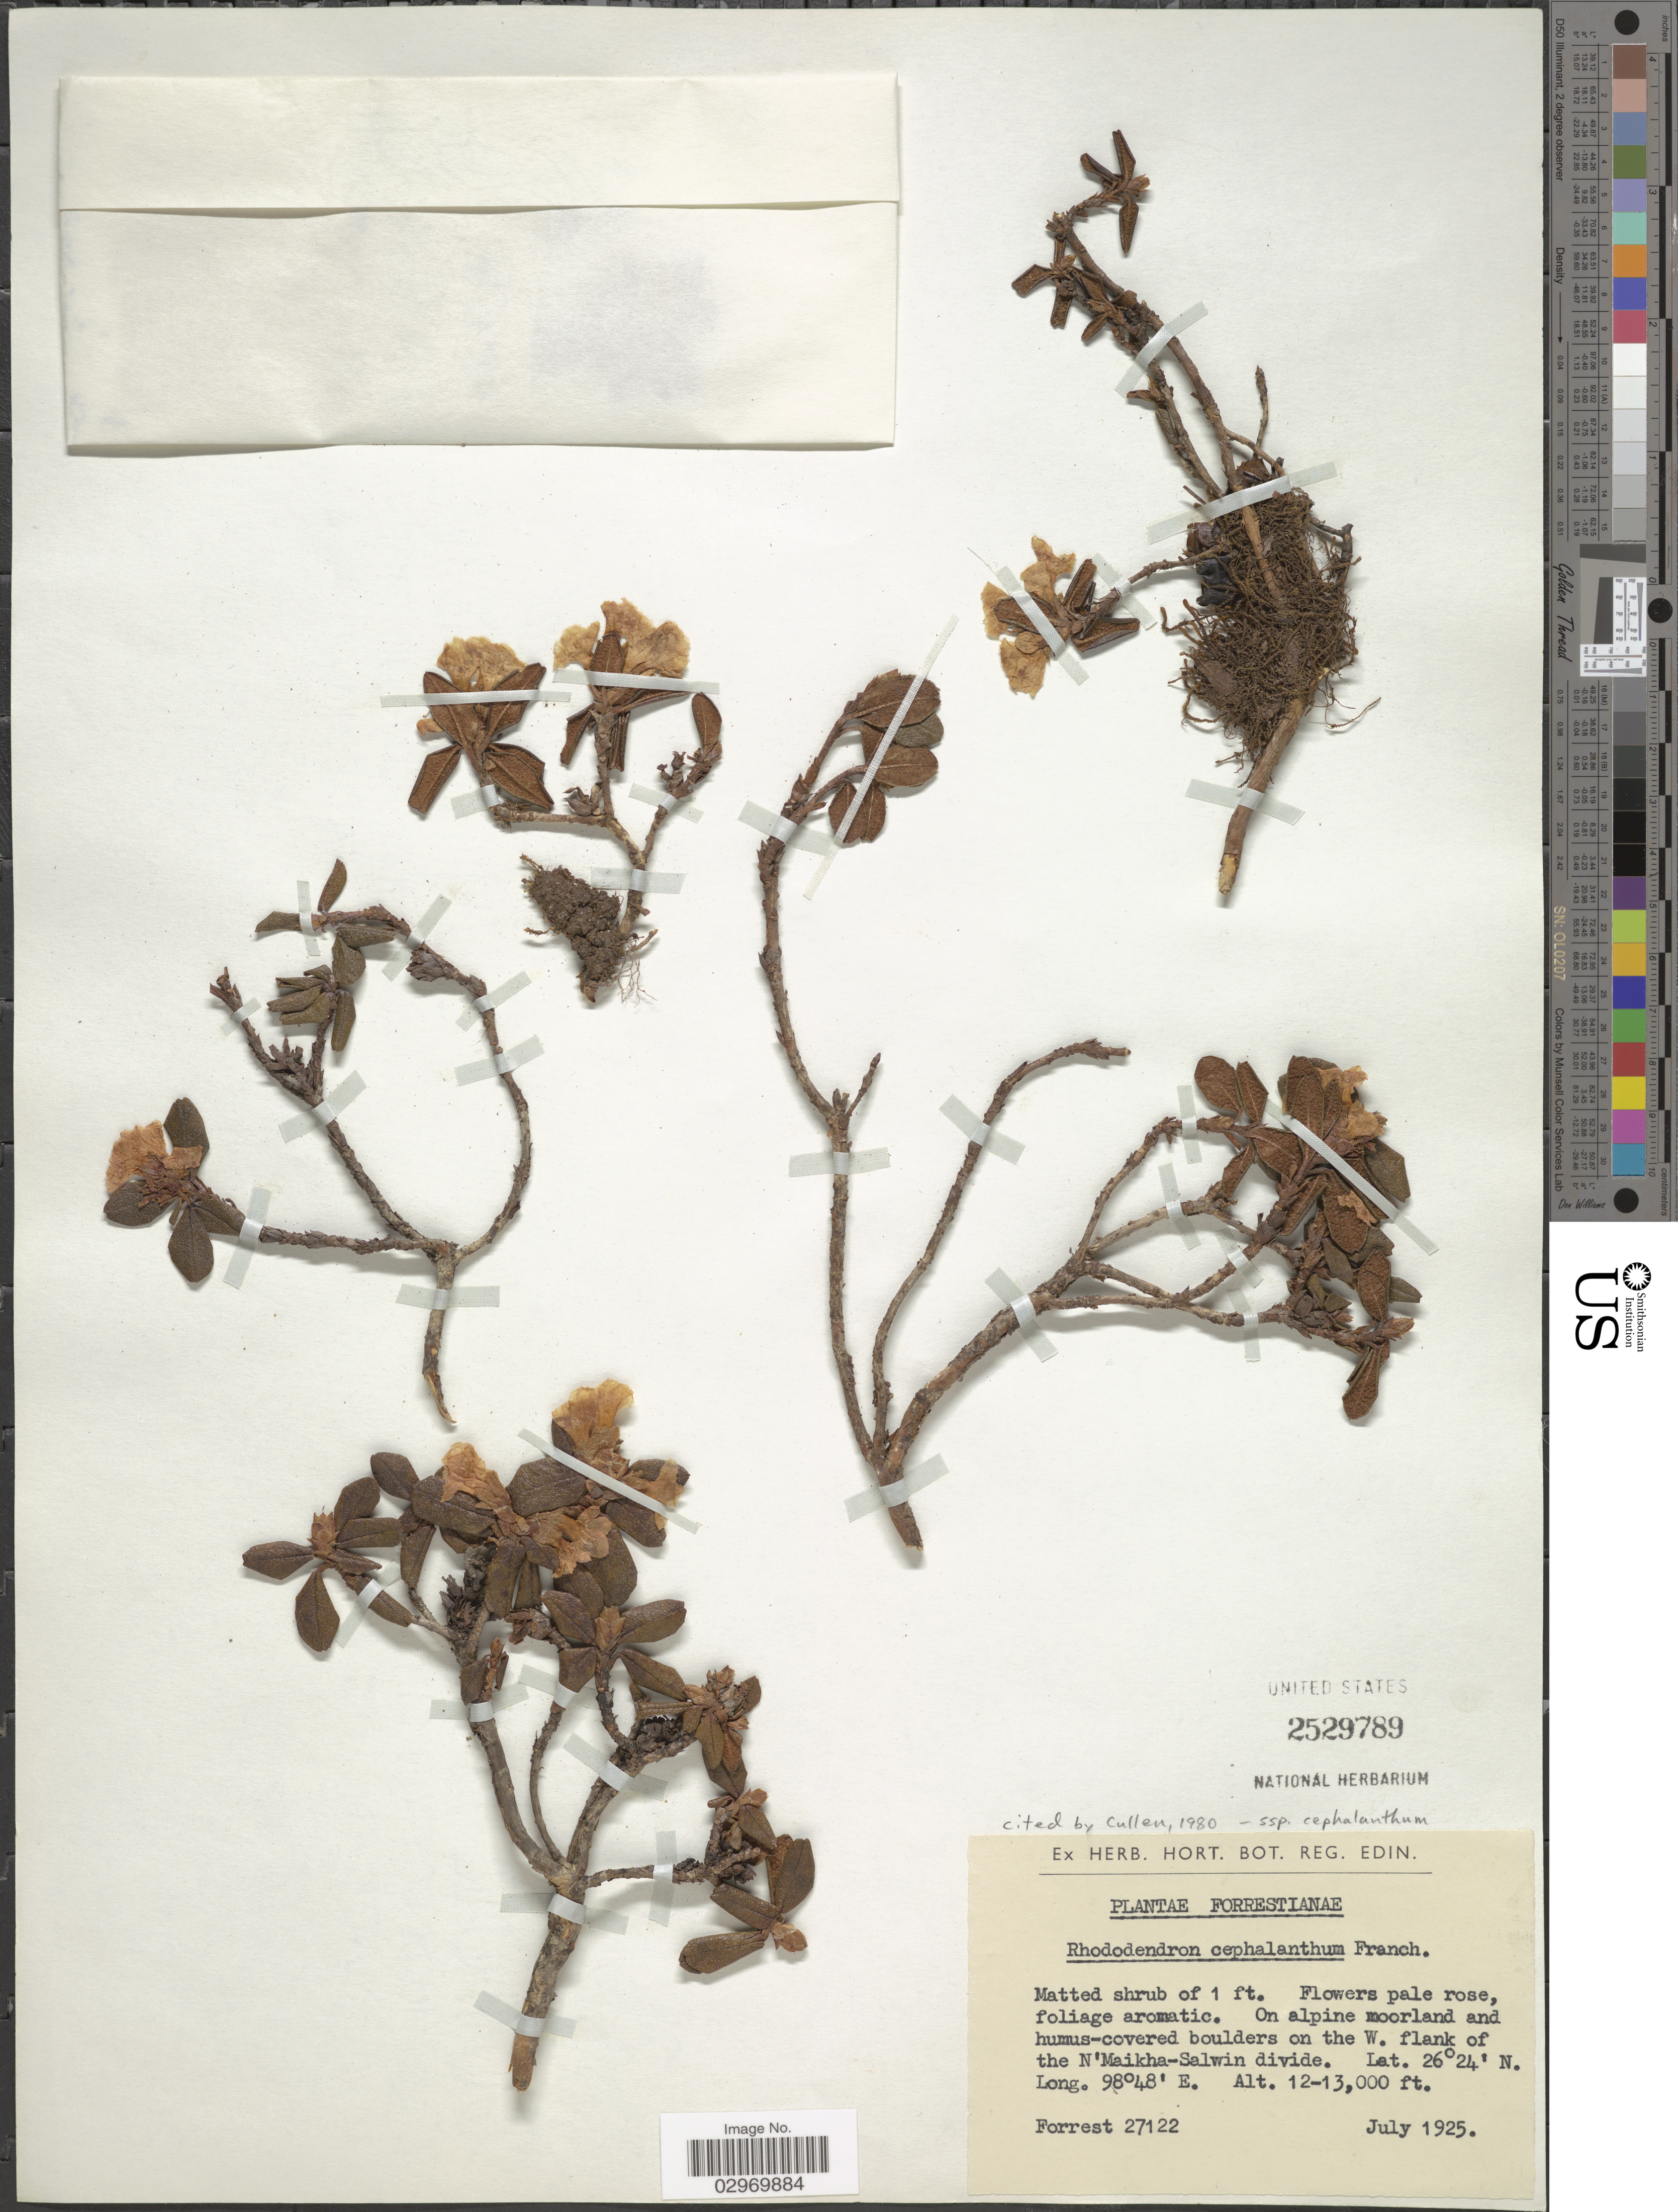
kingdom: Plantae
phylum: Tracheophyta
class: Magnoliopsida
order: Ericales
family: Ericaceae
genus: Rhododendron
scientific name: Rhododendron cephalanthum subsp. cephalanthum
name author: Franch.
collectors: -. Forrest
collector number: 27122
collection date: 1925-07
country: Myanmar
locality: On alpine moorland and humus-covered boulders on the W. flank of the N'Maikha-Salwin divide.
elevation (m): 3658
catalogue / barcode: US 2529789